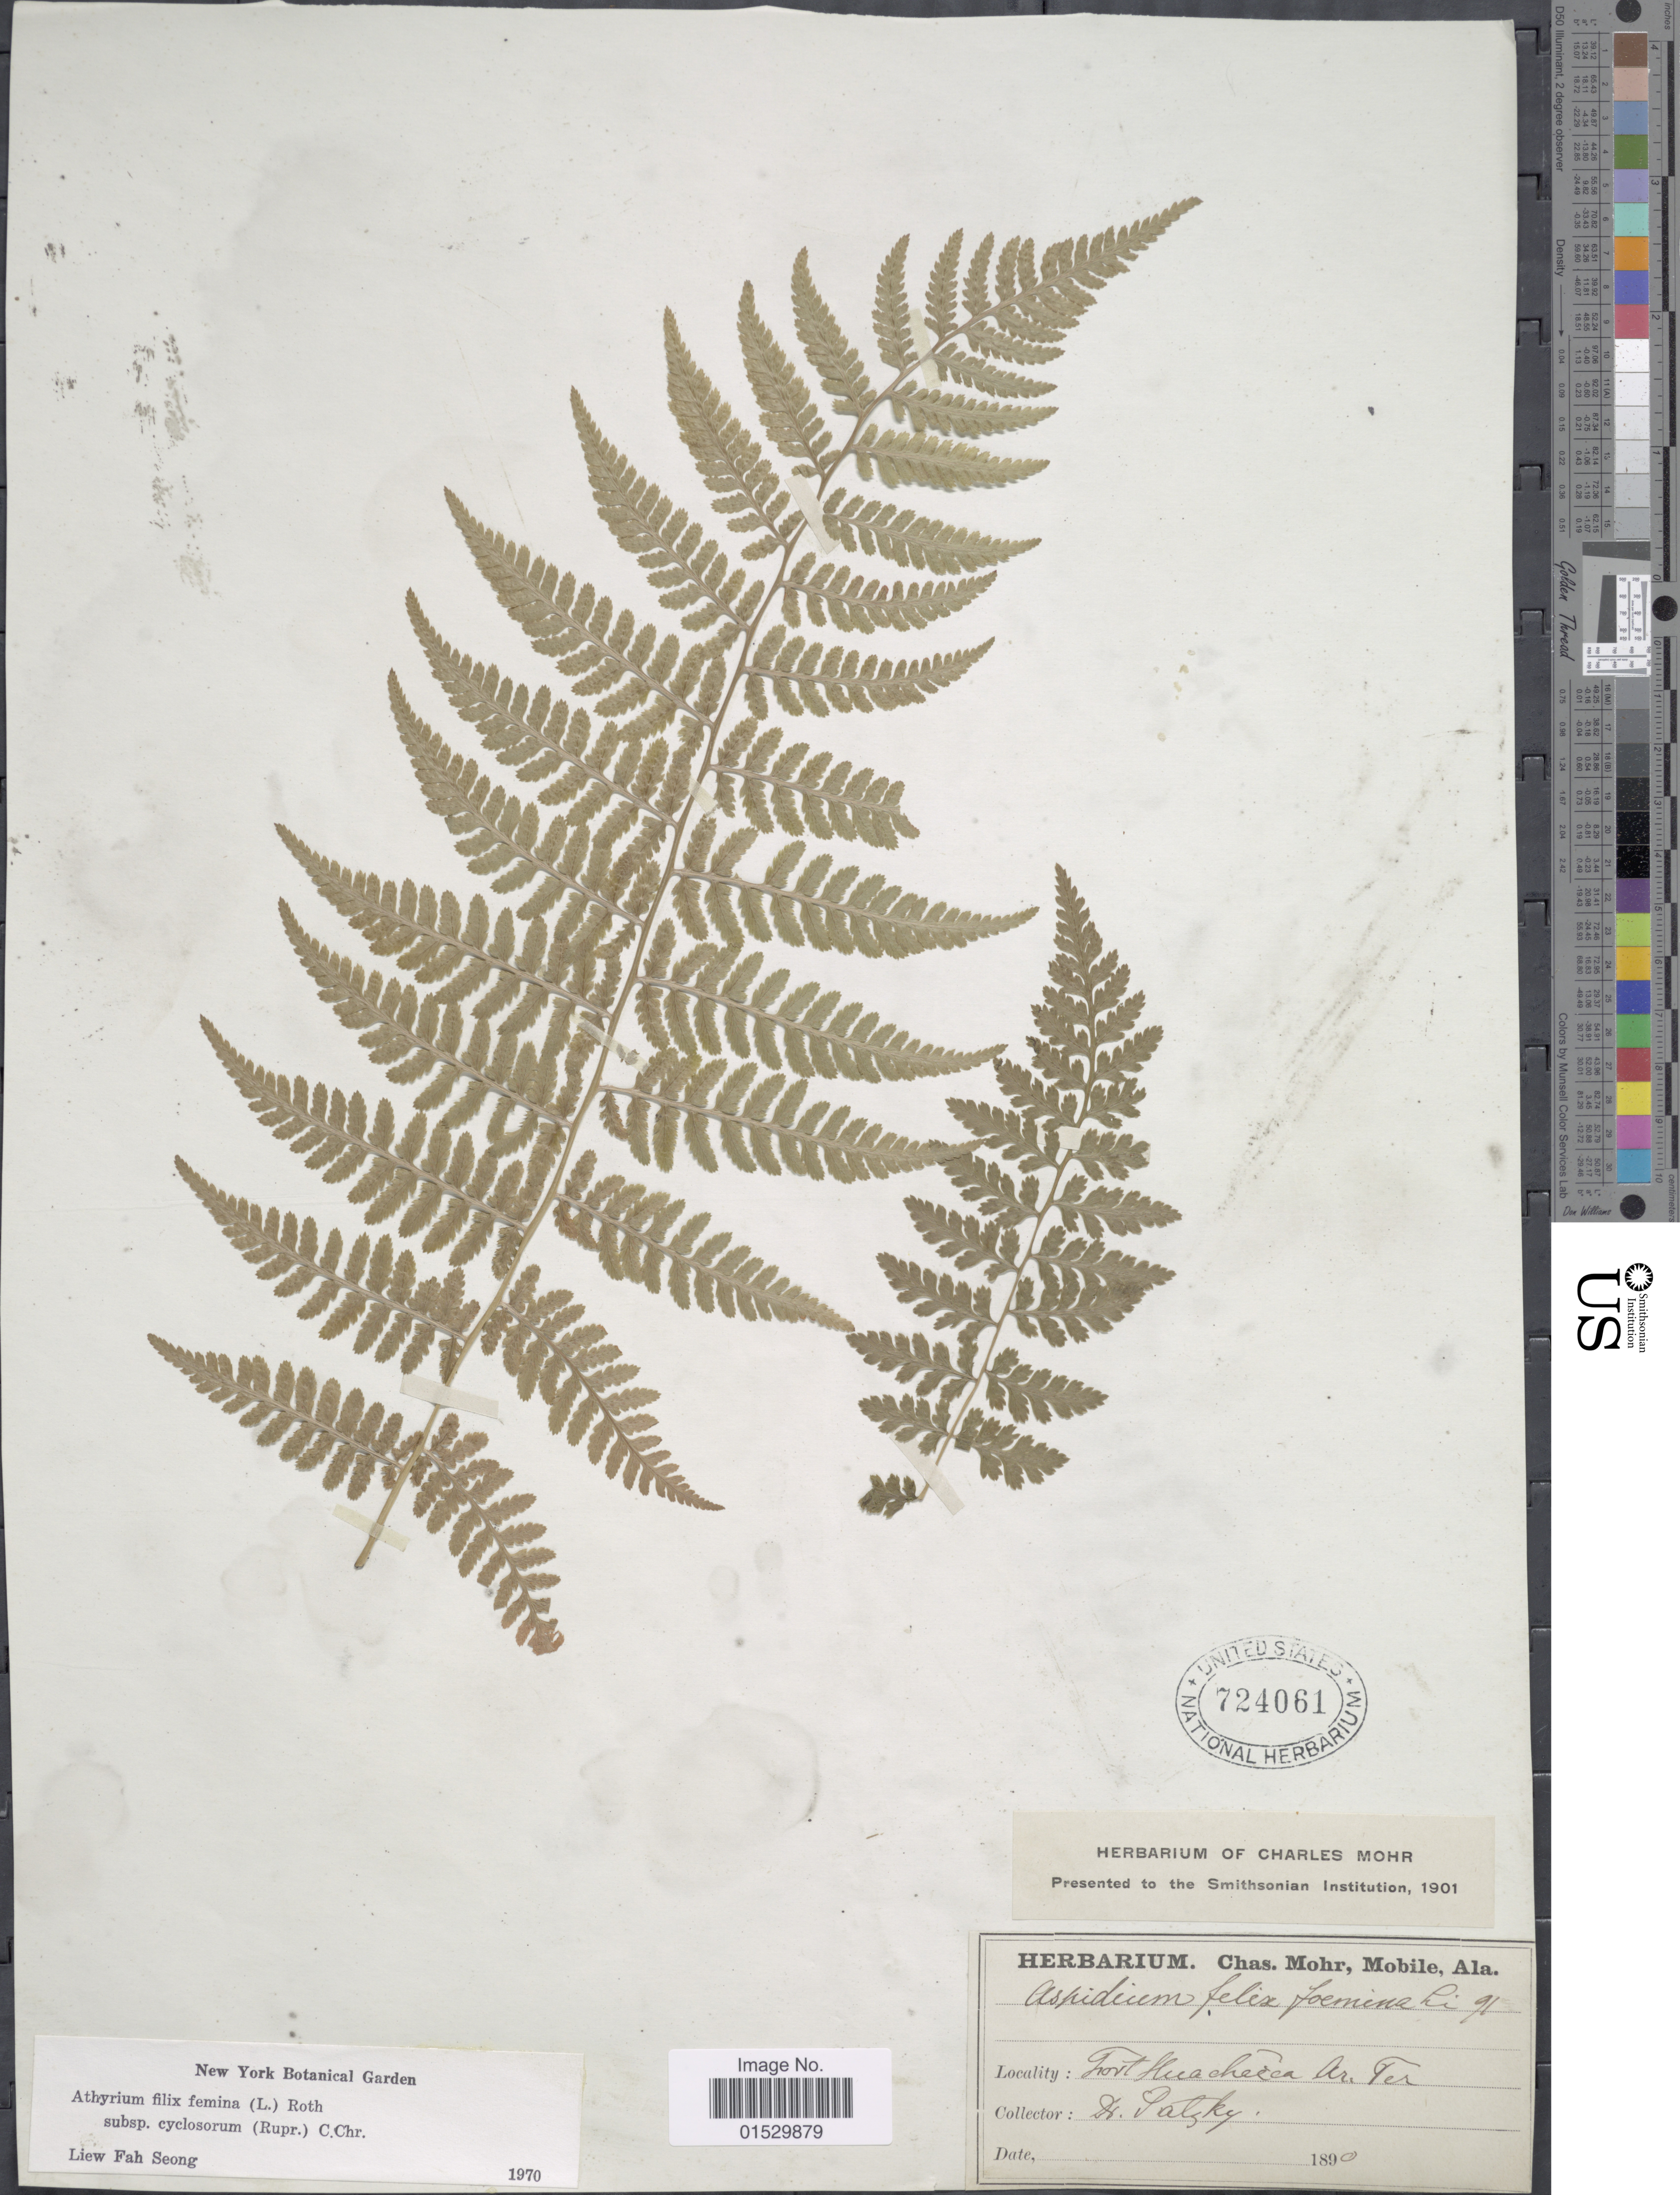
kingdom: Plantae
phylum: Tracheophyta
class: Polypodiopsida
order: Polypodiales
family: Athyriaceae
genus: Athyrium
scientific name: Athyrium filix-femina subsp. cyclosorum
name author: (Rupr.) C. Chr.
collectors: H. Patzky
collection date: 1890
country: United States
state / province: Arizona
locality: Fort Huachuca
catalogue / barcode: US 724061